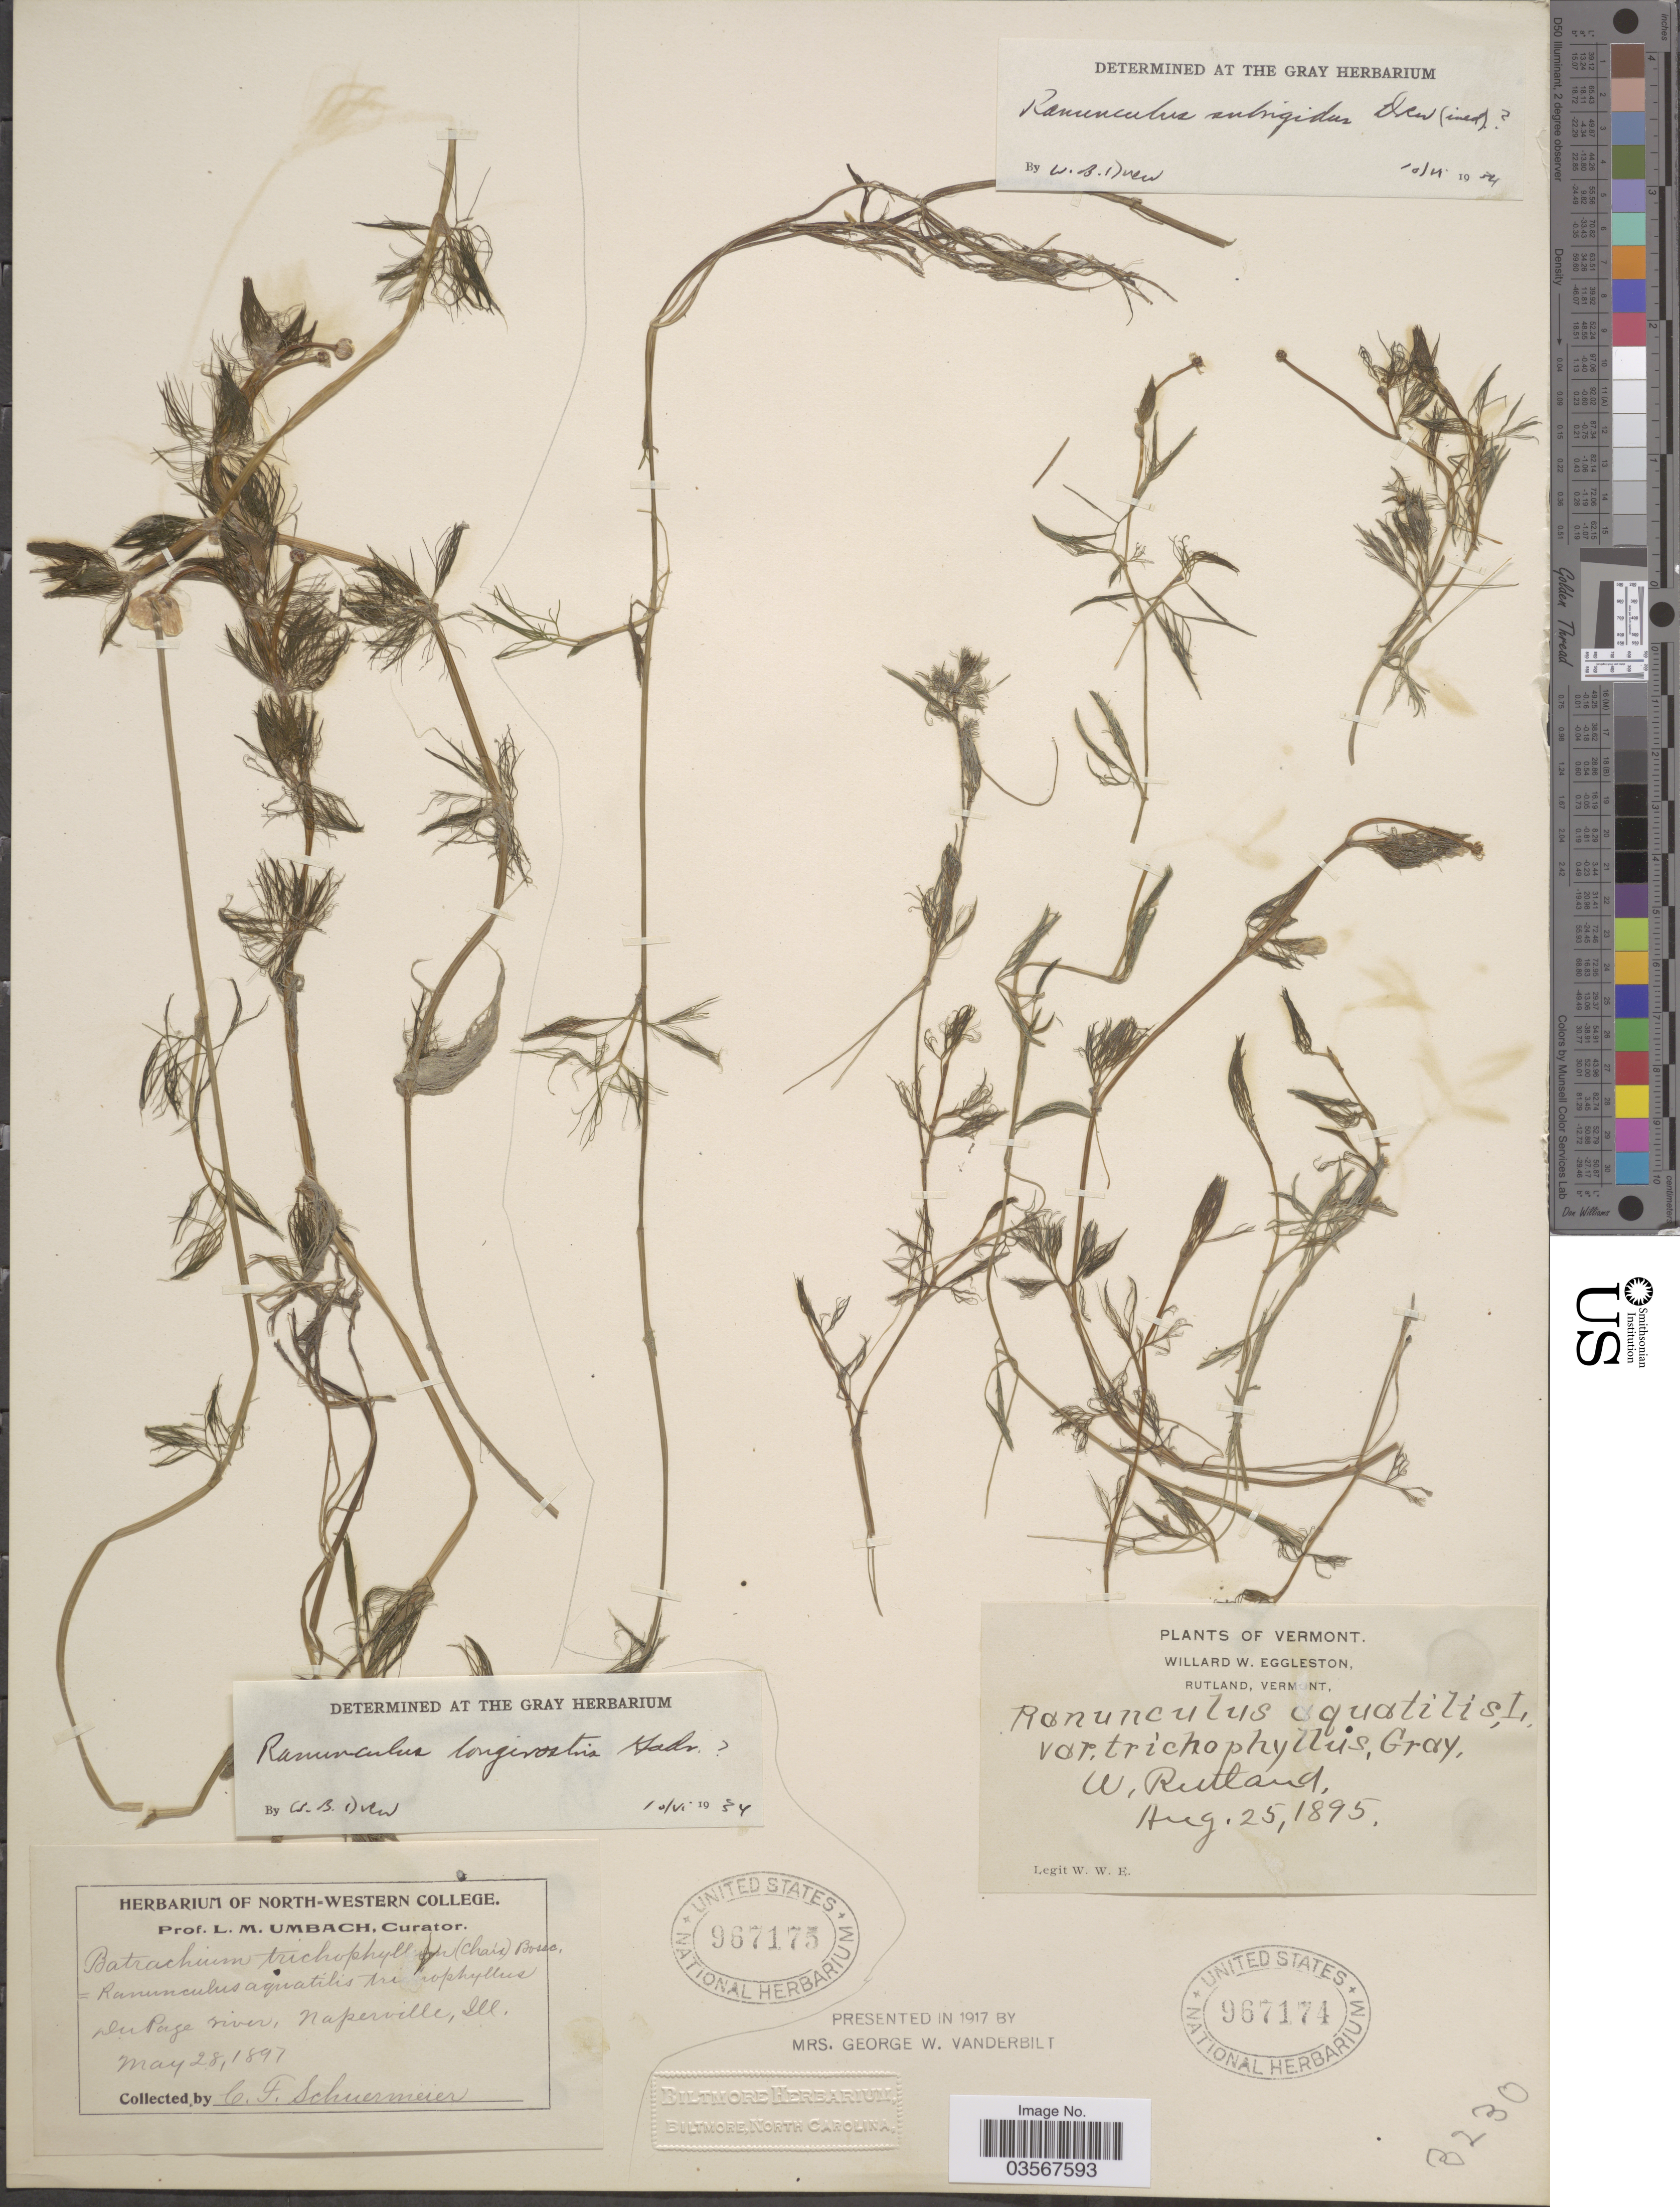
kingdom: Plantae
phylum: Tracheophyta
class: Magnoliopsida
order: Ranunculales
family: Ranunculaceae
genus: Ranunculus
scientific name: Ranunculus longirostris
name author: Godr.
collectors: W. W. Eggleston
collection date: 1895-08-25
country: United States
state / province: Vermont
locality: W. Rutland.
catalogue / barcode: US 967174-2